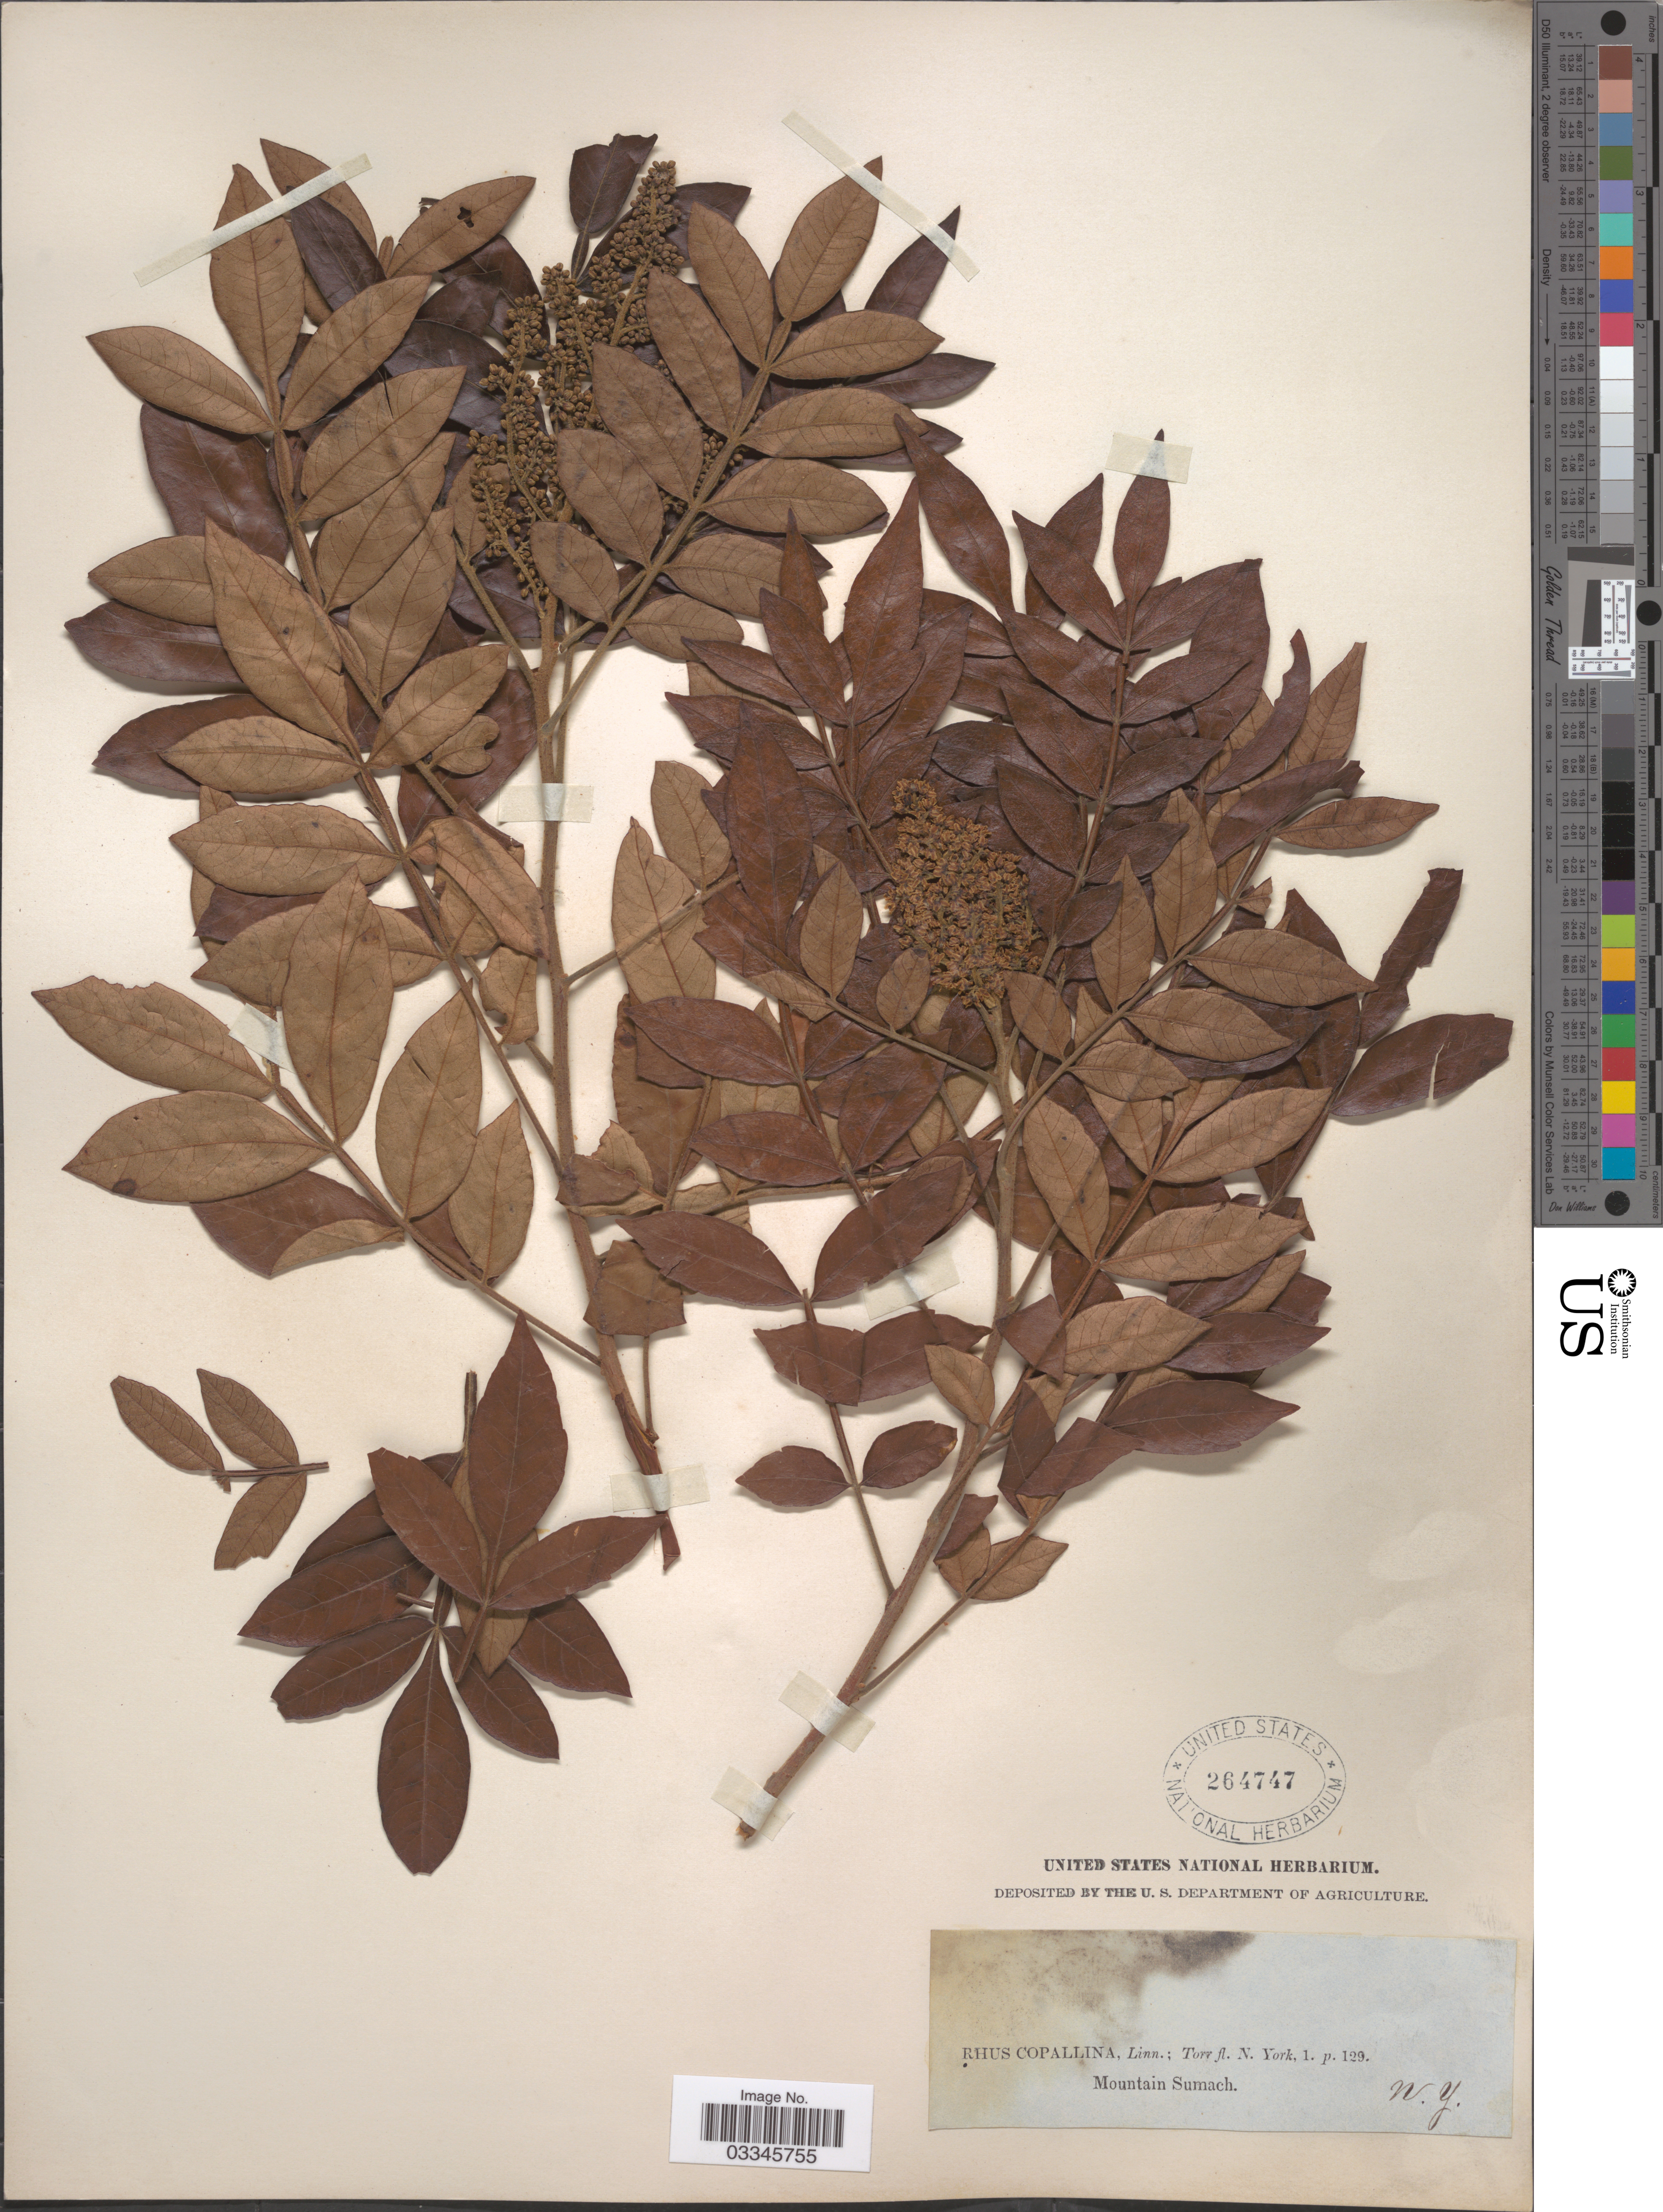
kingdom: Plantae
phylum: Tracheophyta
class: Magnoliopsida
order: Sapindales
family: Anacardiaceae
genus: Rhus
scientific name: Rhus copallinum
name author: L.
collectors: ex herb. United States National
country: United States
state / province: New York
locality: Mountain Sumach.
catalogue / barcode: US 264747